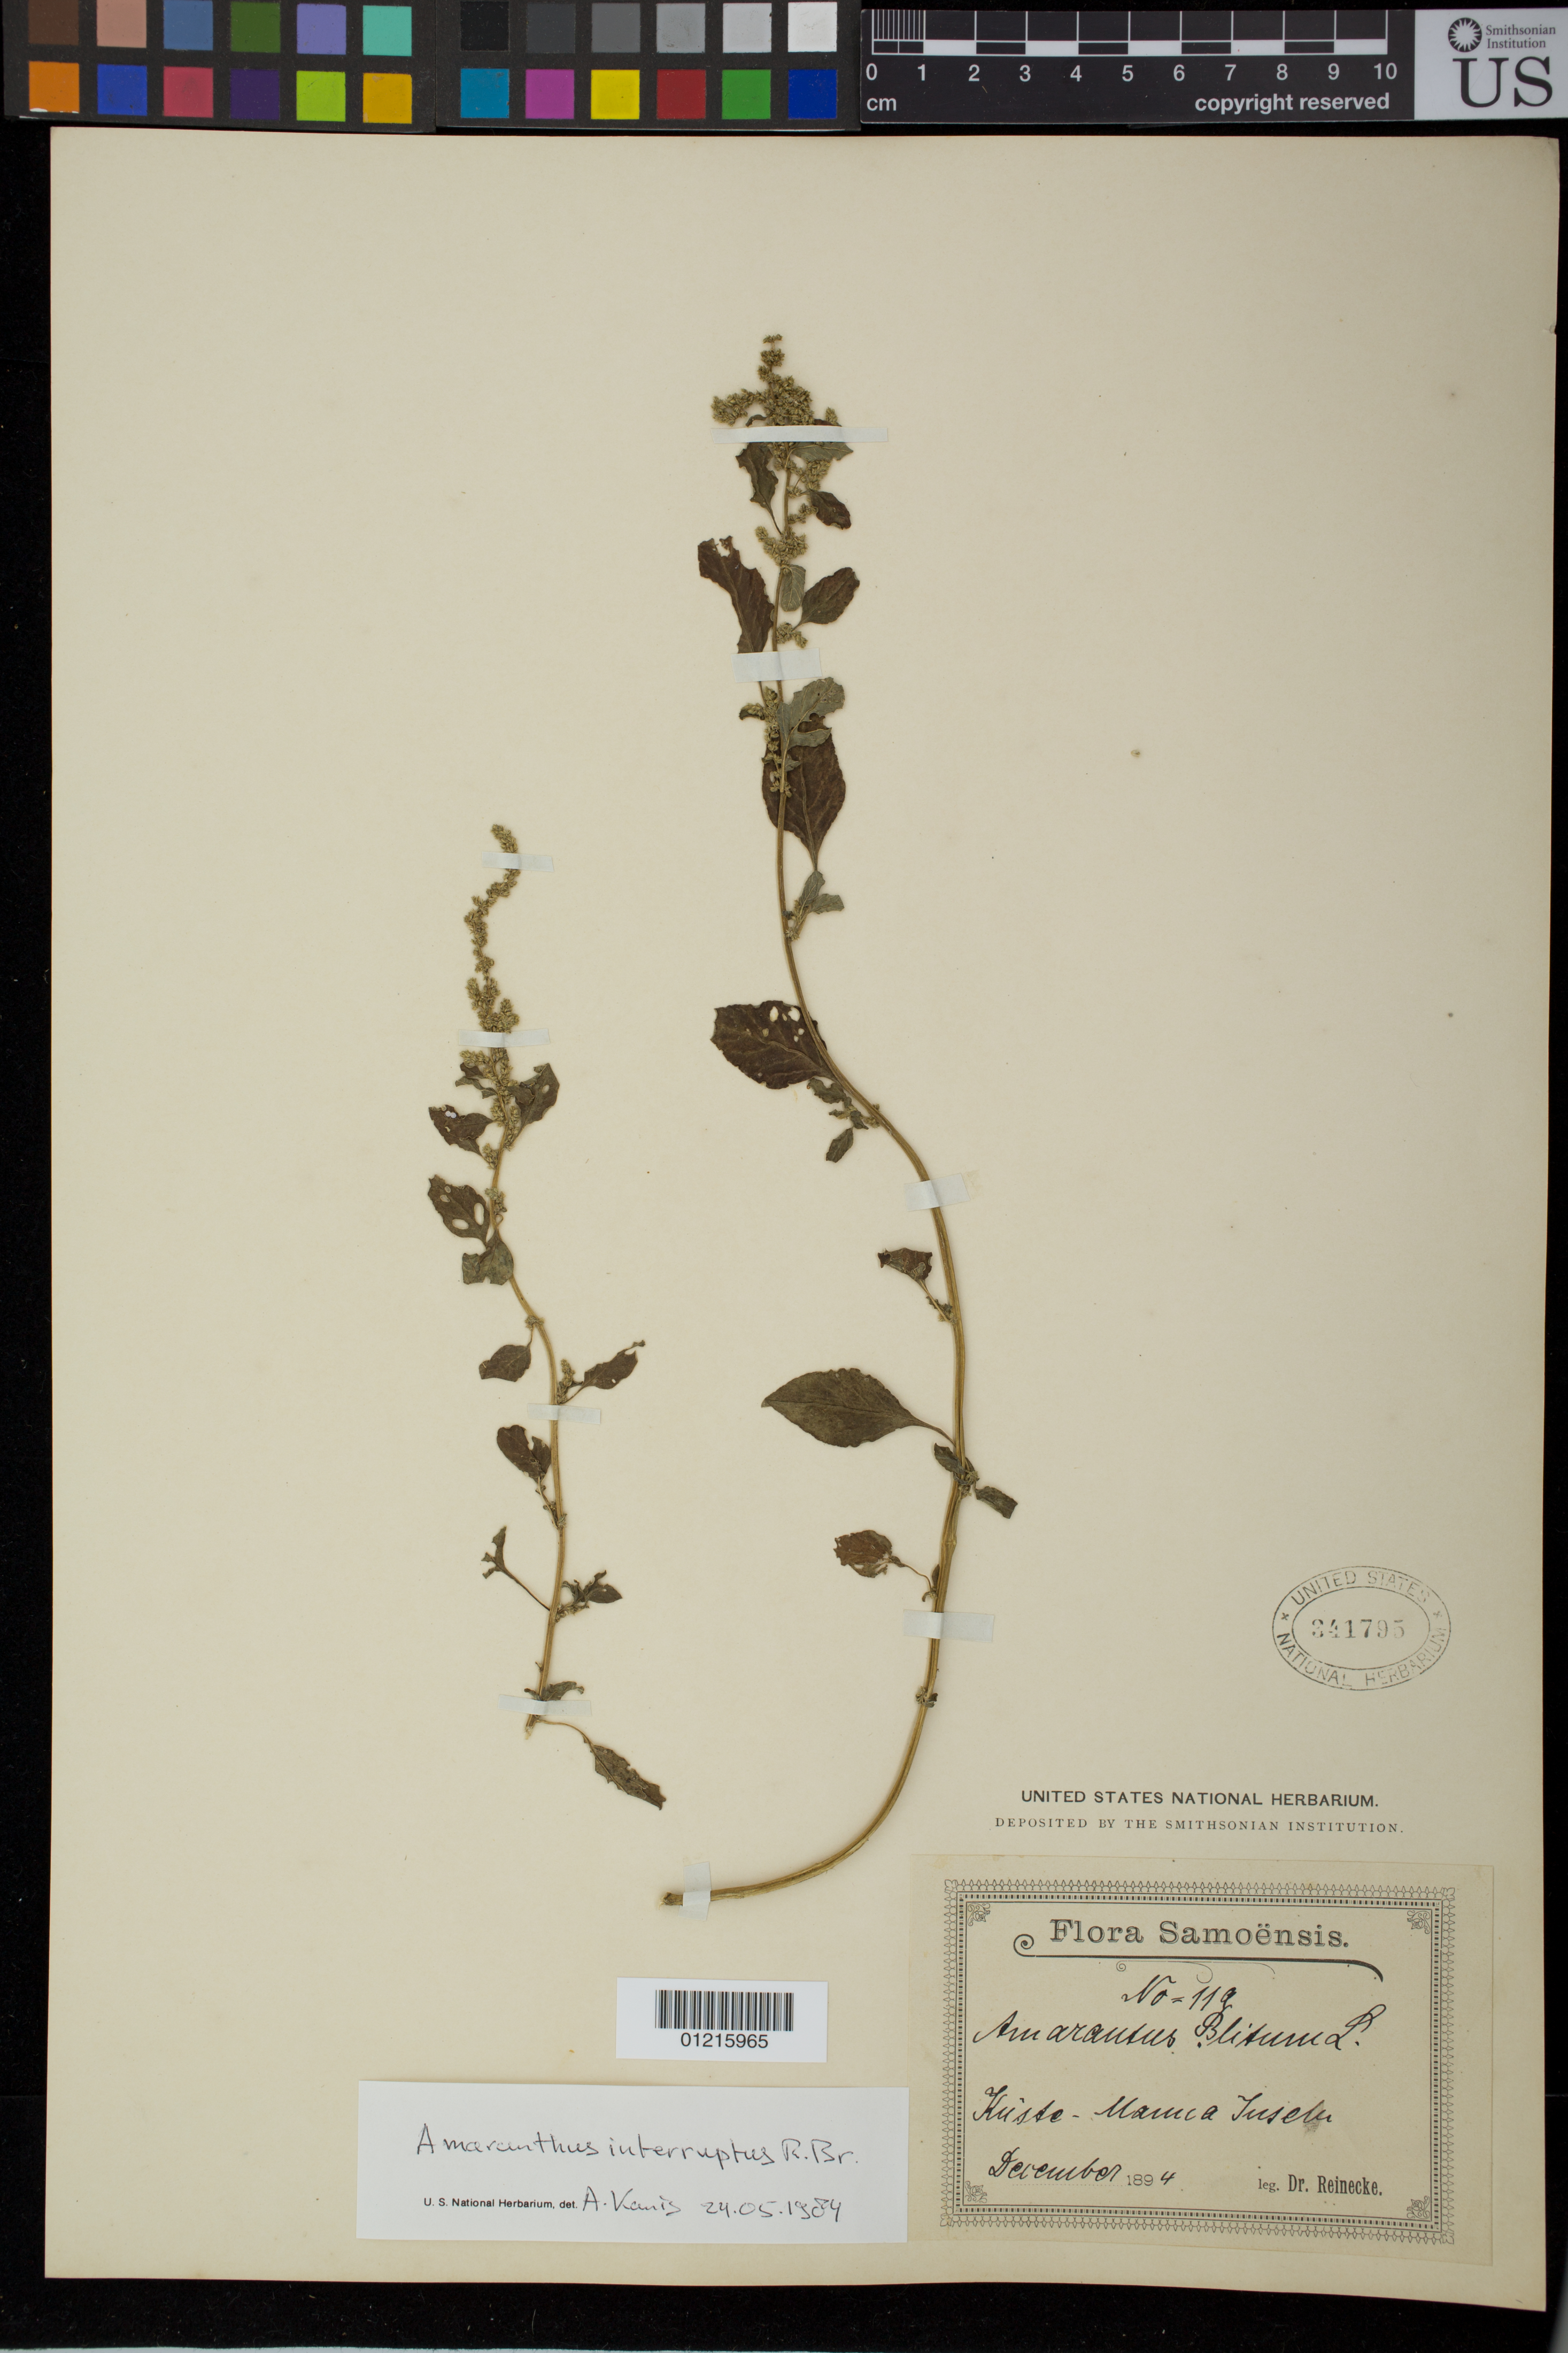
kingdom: Plantae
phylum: Tracheophyta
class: Magnoliopsida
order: Caryophyllales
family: Amaranthaceae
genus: Amaranthus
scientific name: Amaranthus interruptus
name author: R. Br.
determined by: Kanis, A.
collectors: -- Reinecke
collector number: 119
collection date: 1894-12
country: American Samoa / Samoa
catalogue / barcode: US 341795